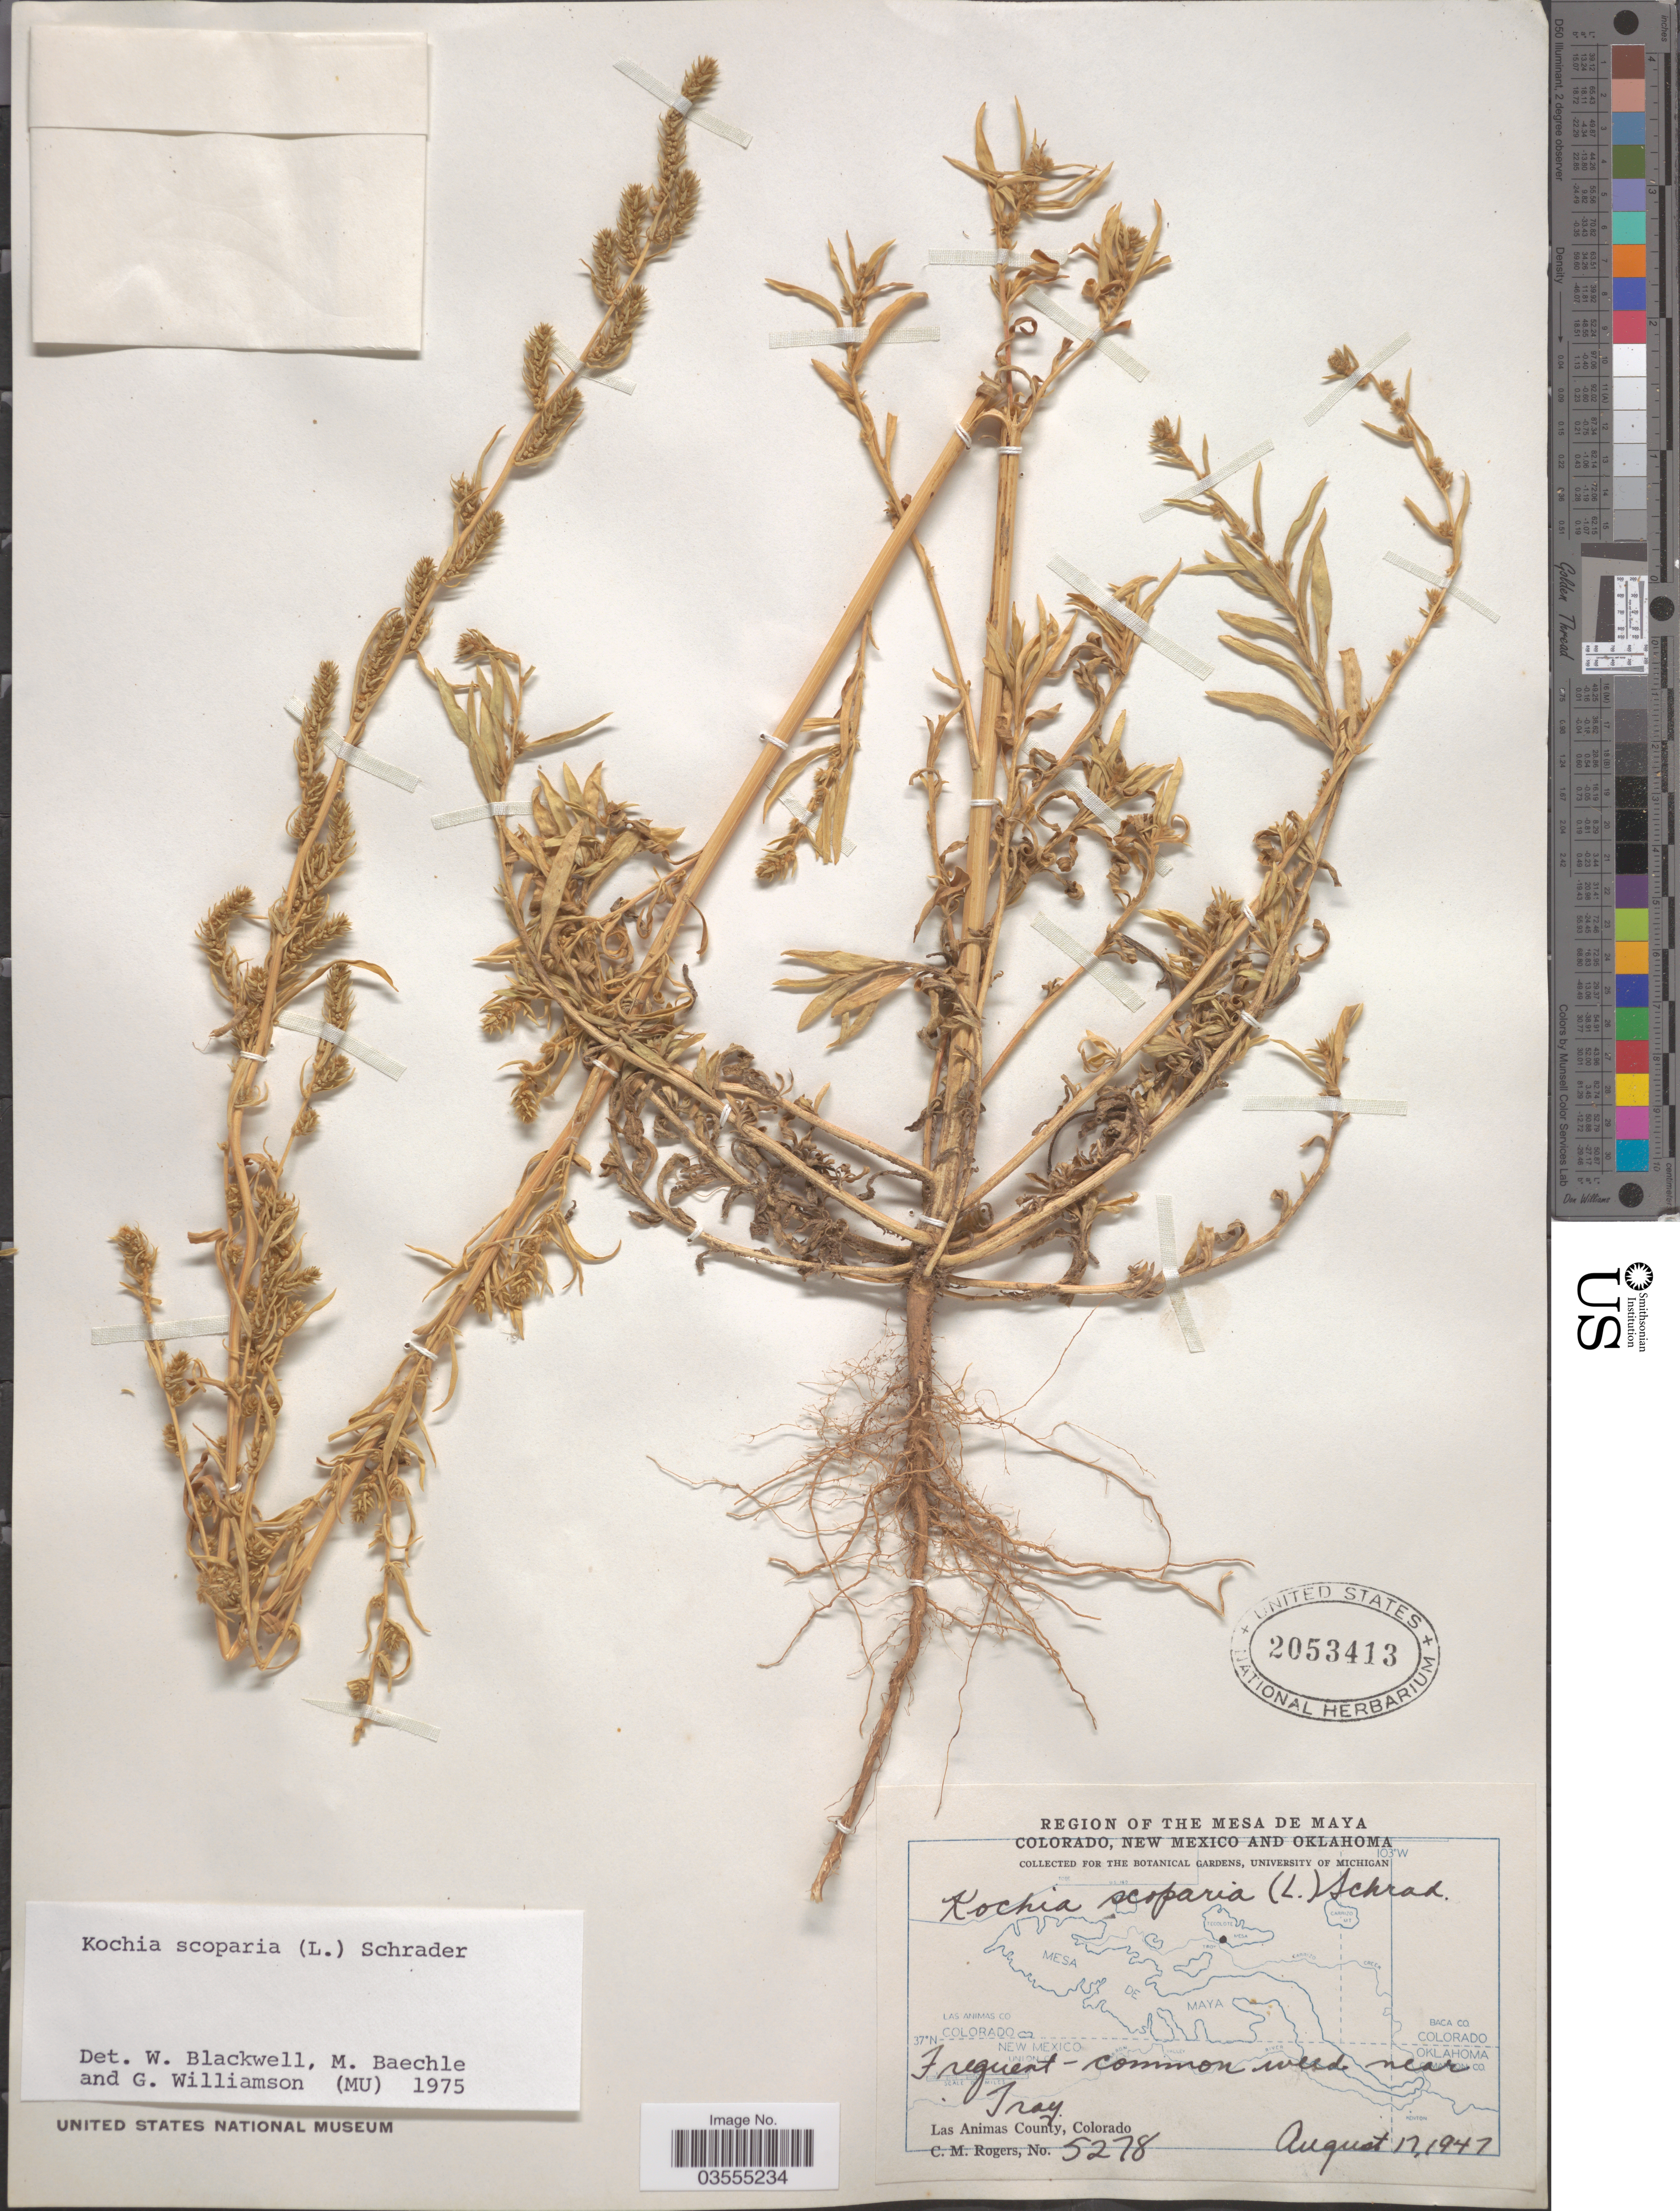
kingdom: Plantae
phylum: Tracheophyta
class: Magnoliopsida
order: Caryophyllales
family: Amaranthaceae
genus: Bassia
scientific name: Bassia scoparia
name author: (L.) Voss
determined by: U.S. National Herbarium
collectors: C. M. Rogers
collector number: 5278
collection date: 1947-08-17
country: United States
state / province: Colorado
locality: Region of the Mesa de Maya. Frequent common weed near Tray. Las Animas County.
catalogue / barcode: US 2053413